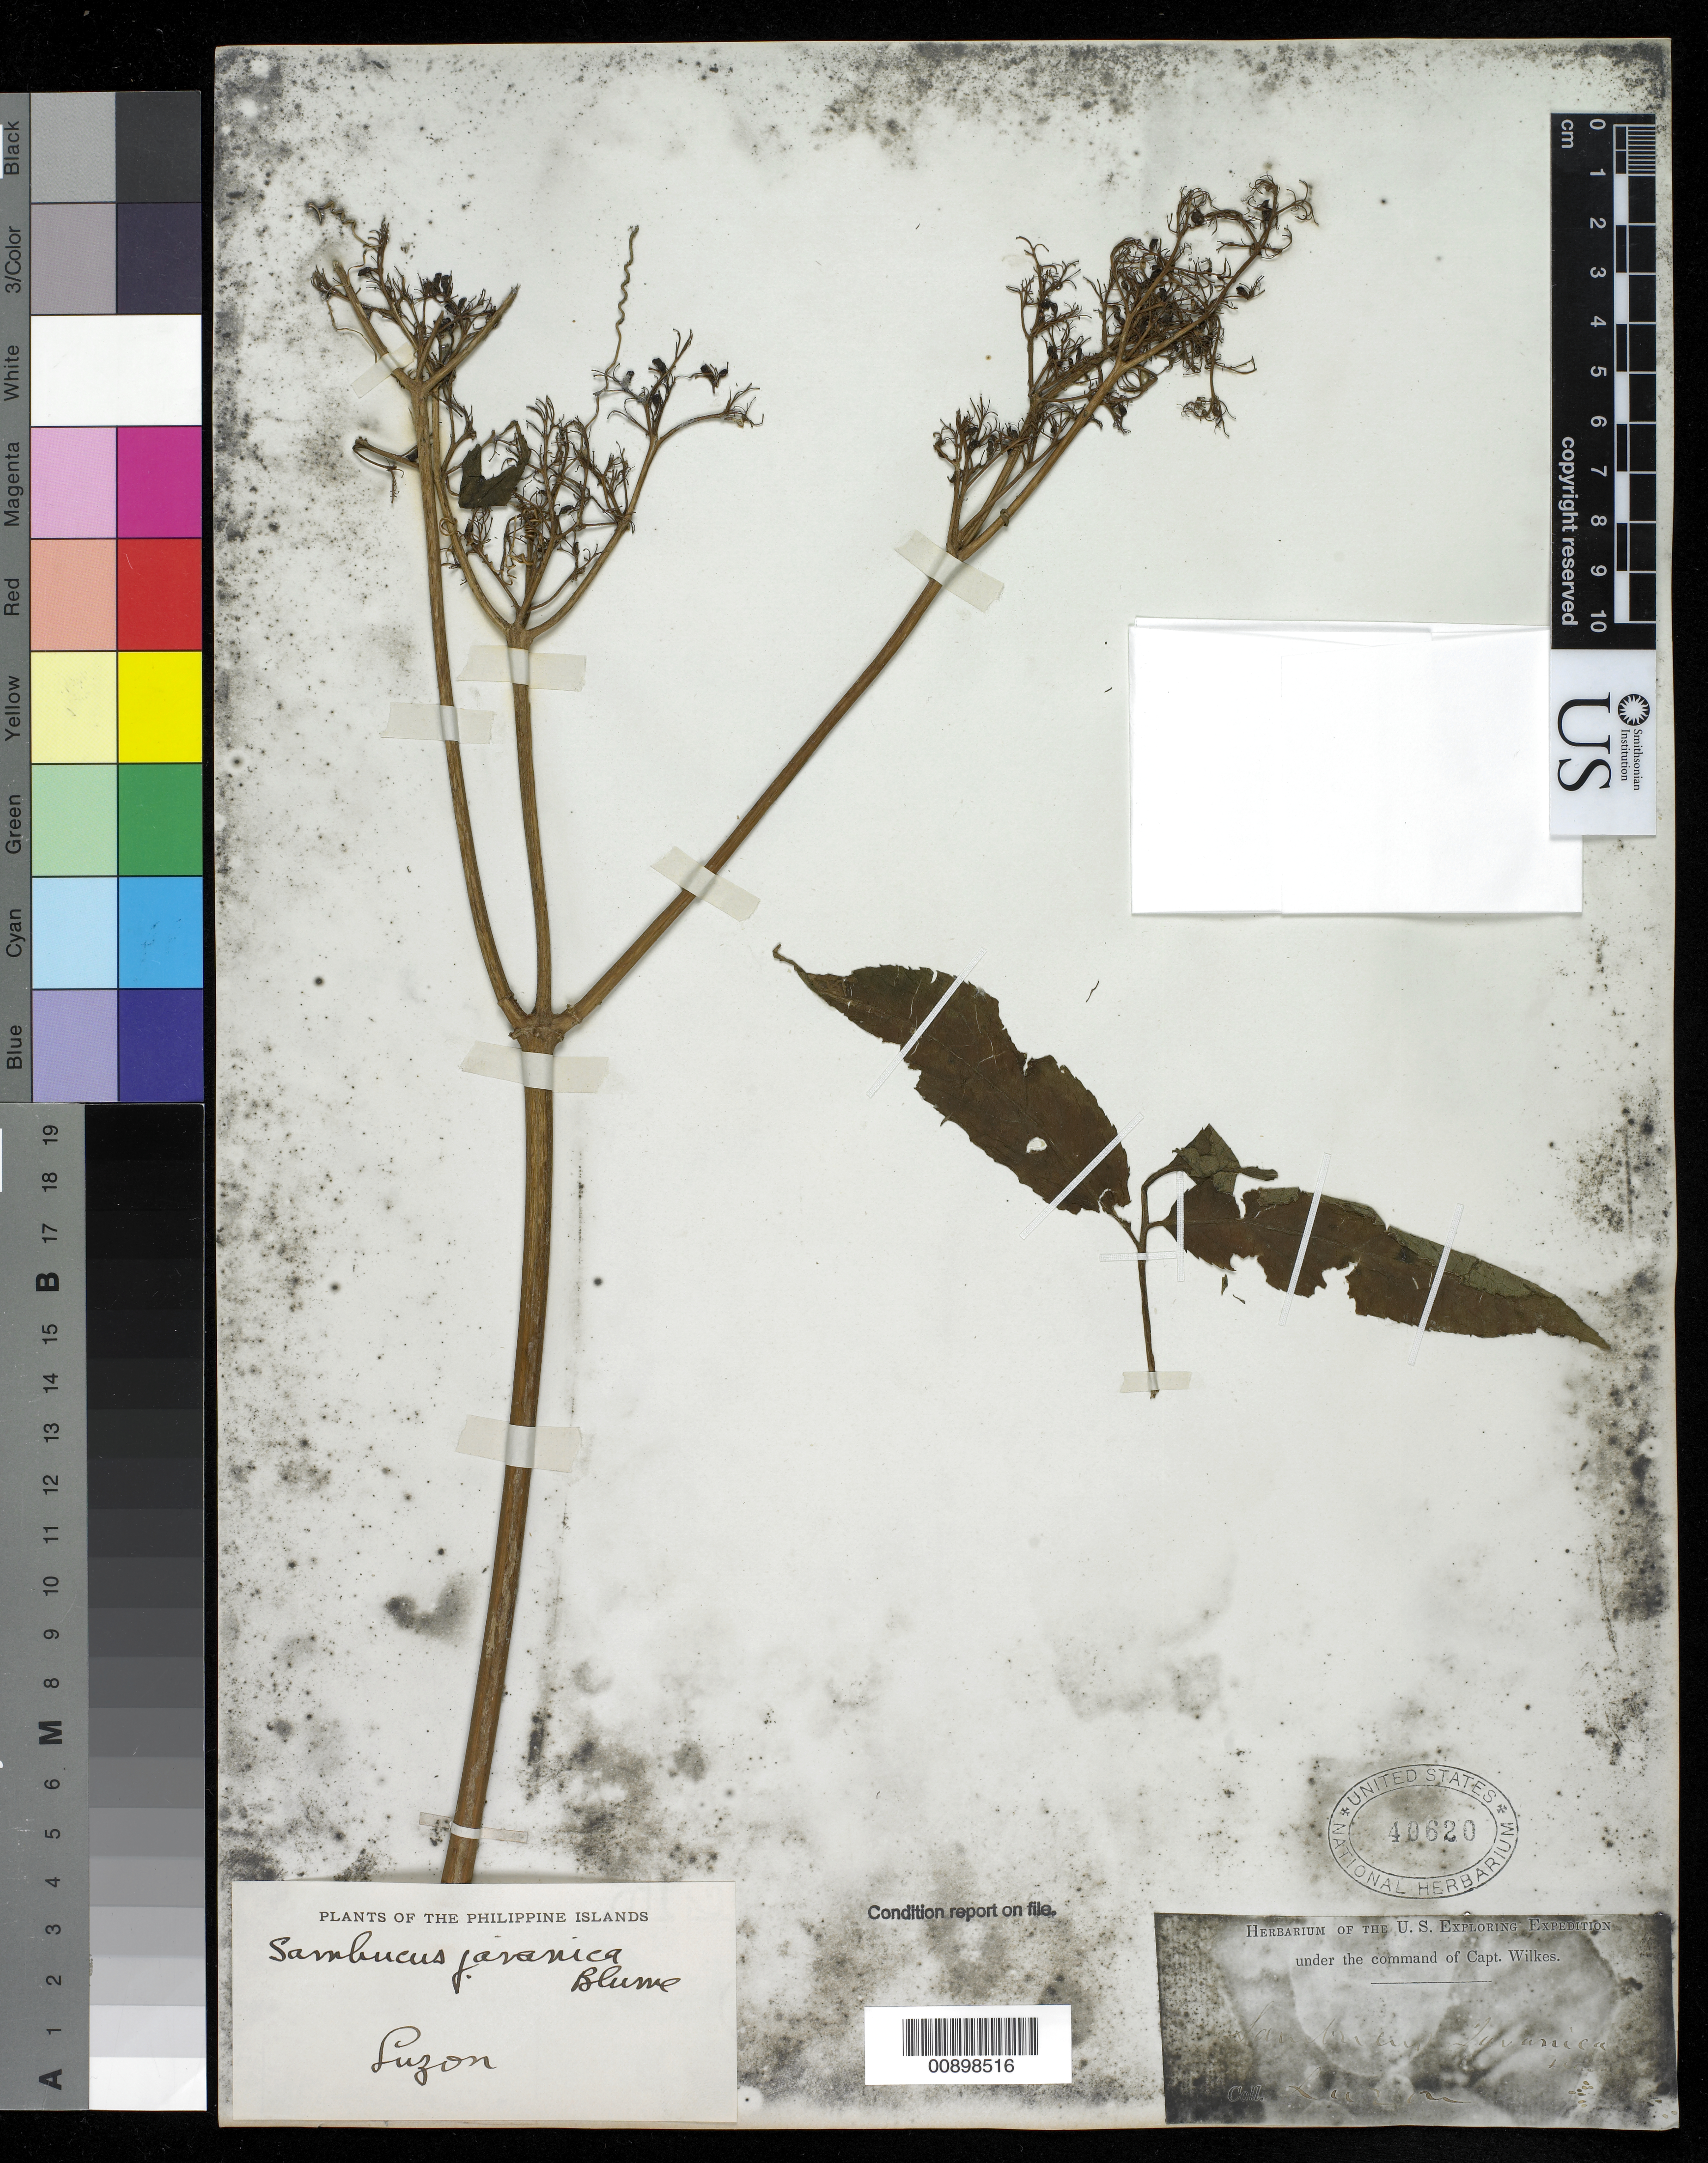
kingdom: Plantae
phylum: Tracheophyta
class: Magnoliopsida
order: Dipsacales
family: Viburnaceae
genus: Sambucus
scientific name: Sambucus javanica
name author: Blume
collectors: Wilkes Explor. Exped.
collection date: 1838/1842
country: Philippines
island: Luzon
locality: Luzon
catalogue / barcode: US 40620